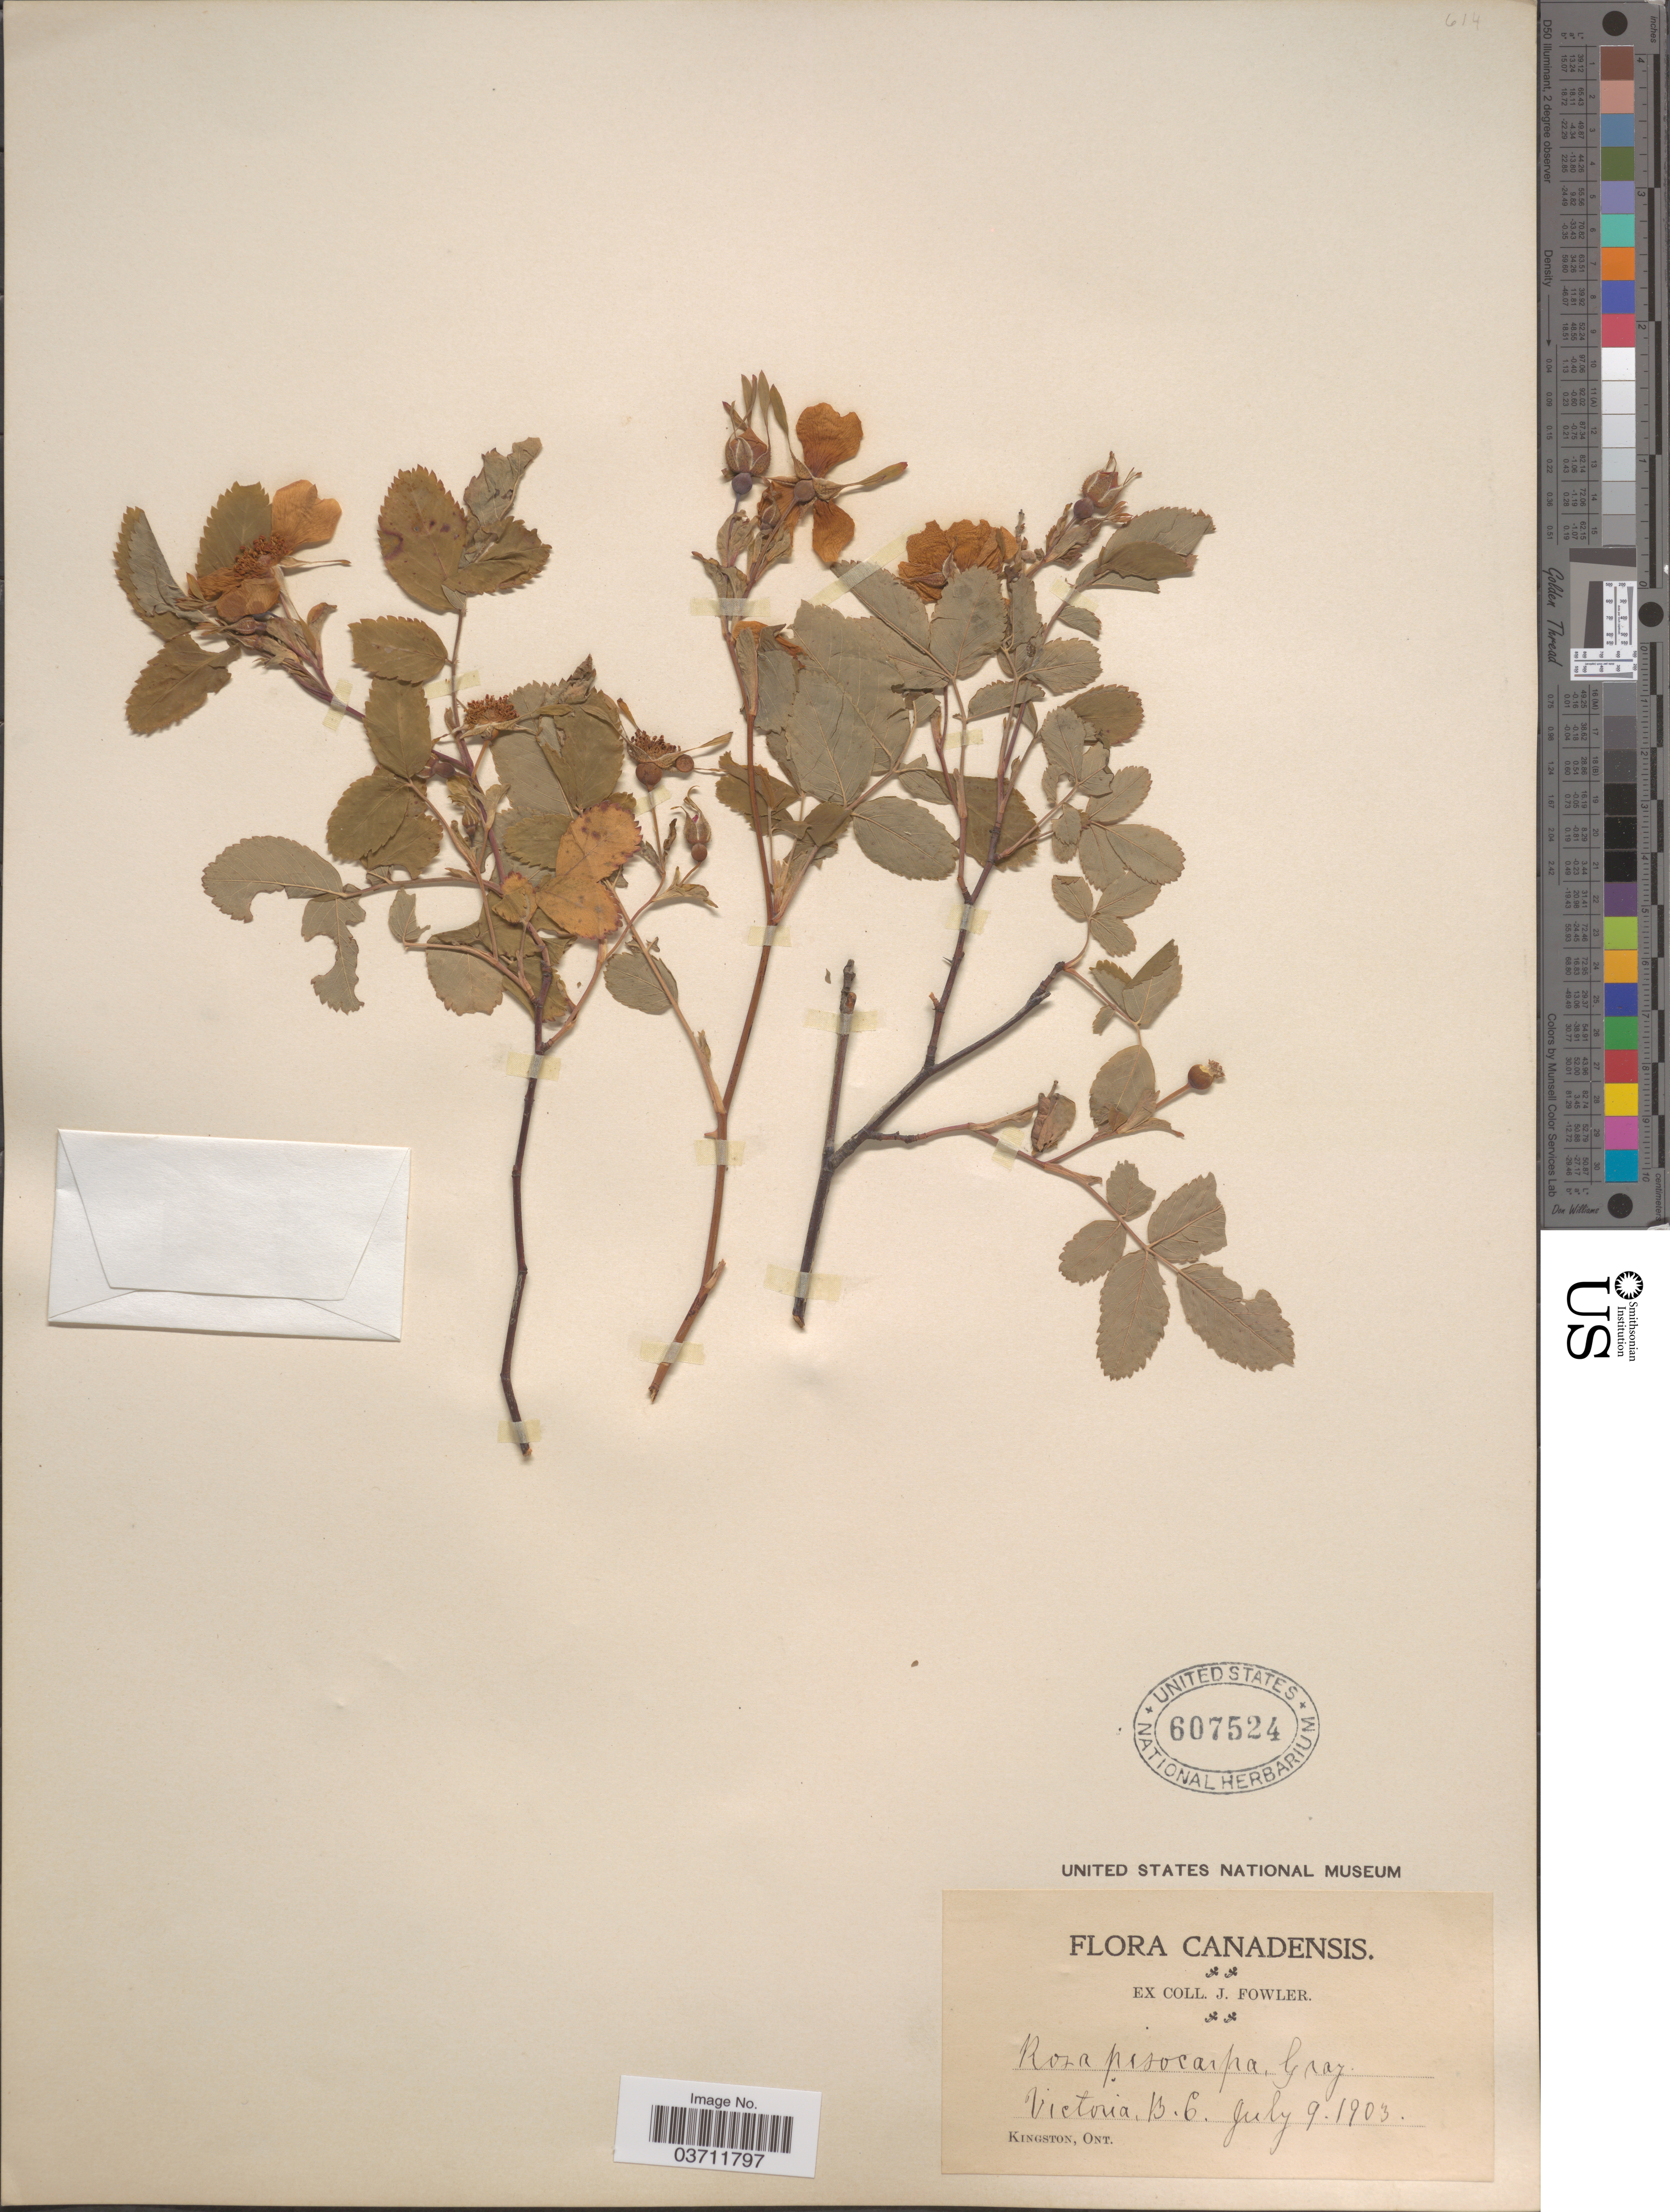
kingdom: Plantae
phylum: Tracheophyta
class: Magnoliopsida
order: Rosales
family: Rosaceae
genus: Rosa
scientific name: Rosa pisocarpa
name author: A. Gray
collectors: J. Fowler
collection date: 1903-07-09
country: Canada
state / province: British Columbia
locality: Victoria.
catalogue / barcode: US 607524